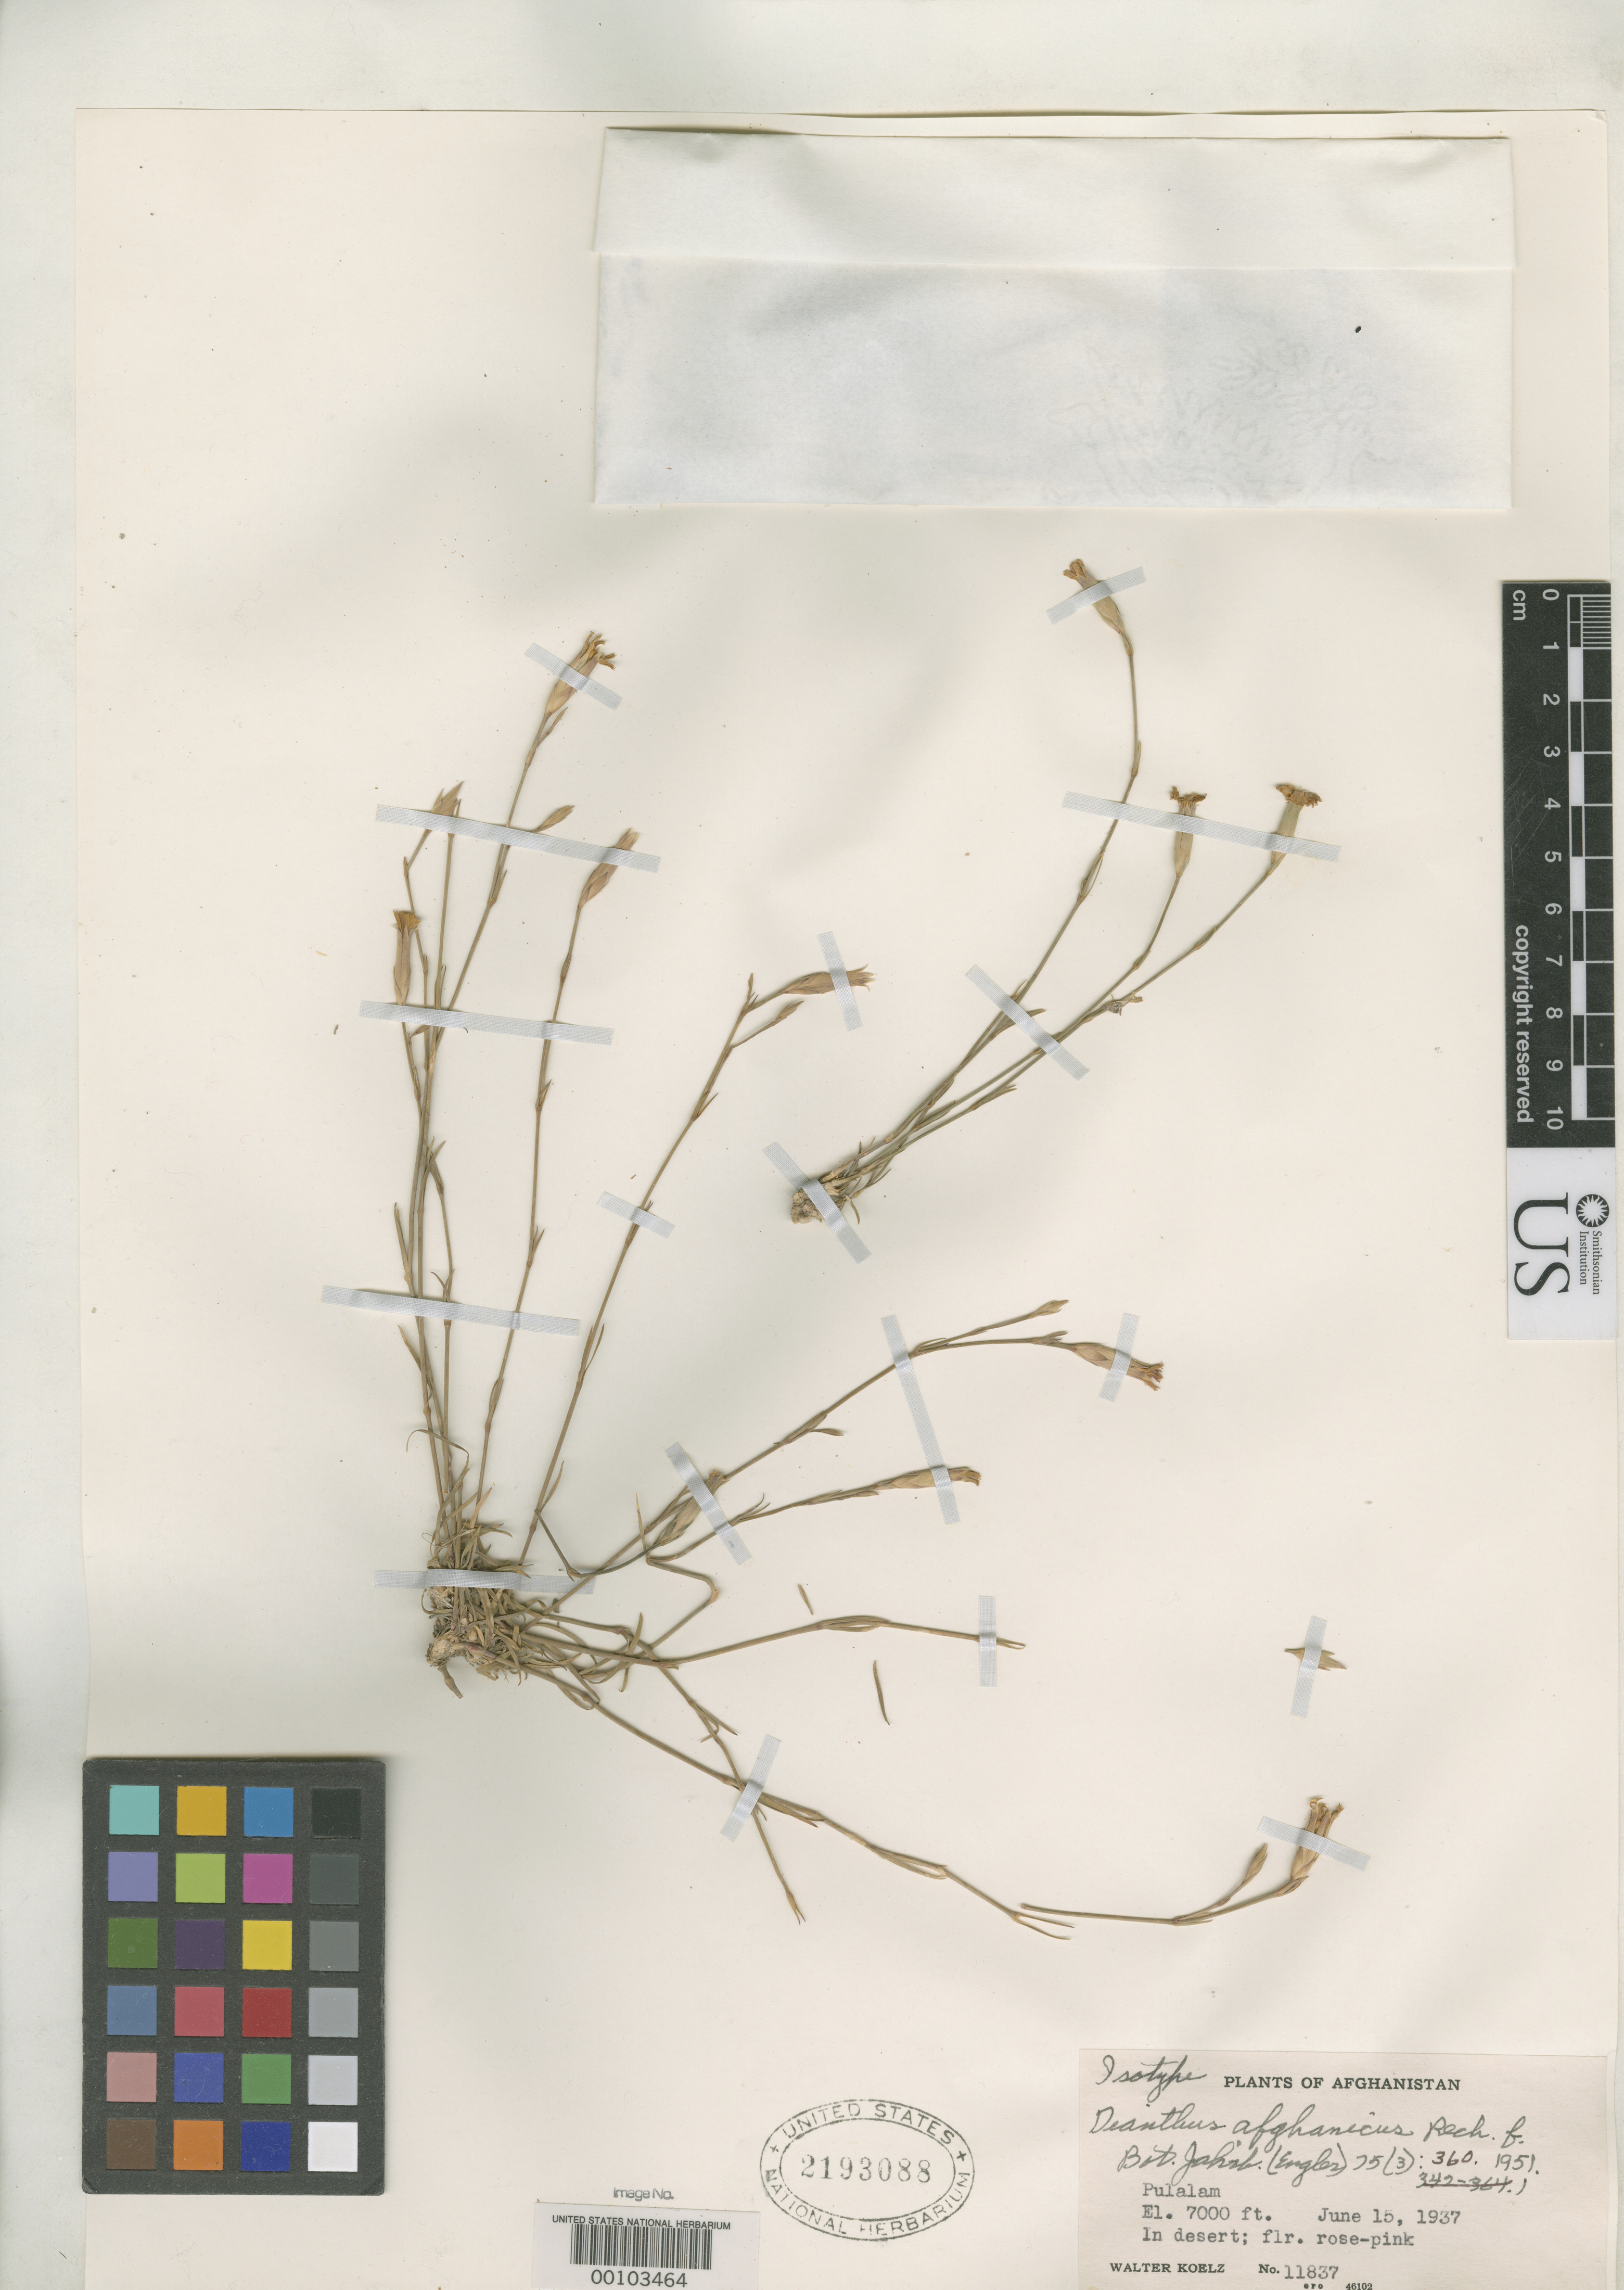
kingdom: Plantae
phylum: Tracheophyta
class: Magnoliopsida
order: Caryophyllales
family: Caryophyllaceae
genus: Dianthus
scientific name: Dianthus afghanicus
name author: Rech. f.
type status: Isotype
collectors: W. N. Koelz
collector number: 11837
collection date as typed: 15 Jun 1937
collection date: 1937-06-15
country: Afghanistan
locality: Pulalam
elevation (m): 2134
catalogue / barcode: US 2193088